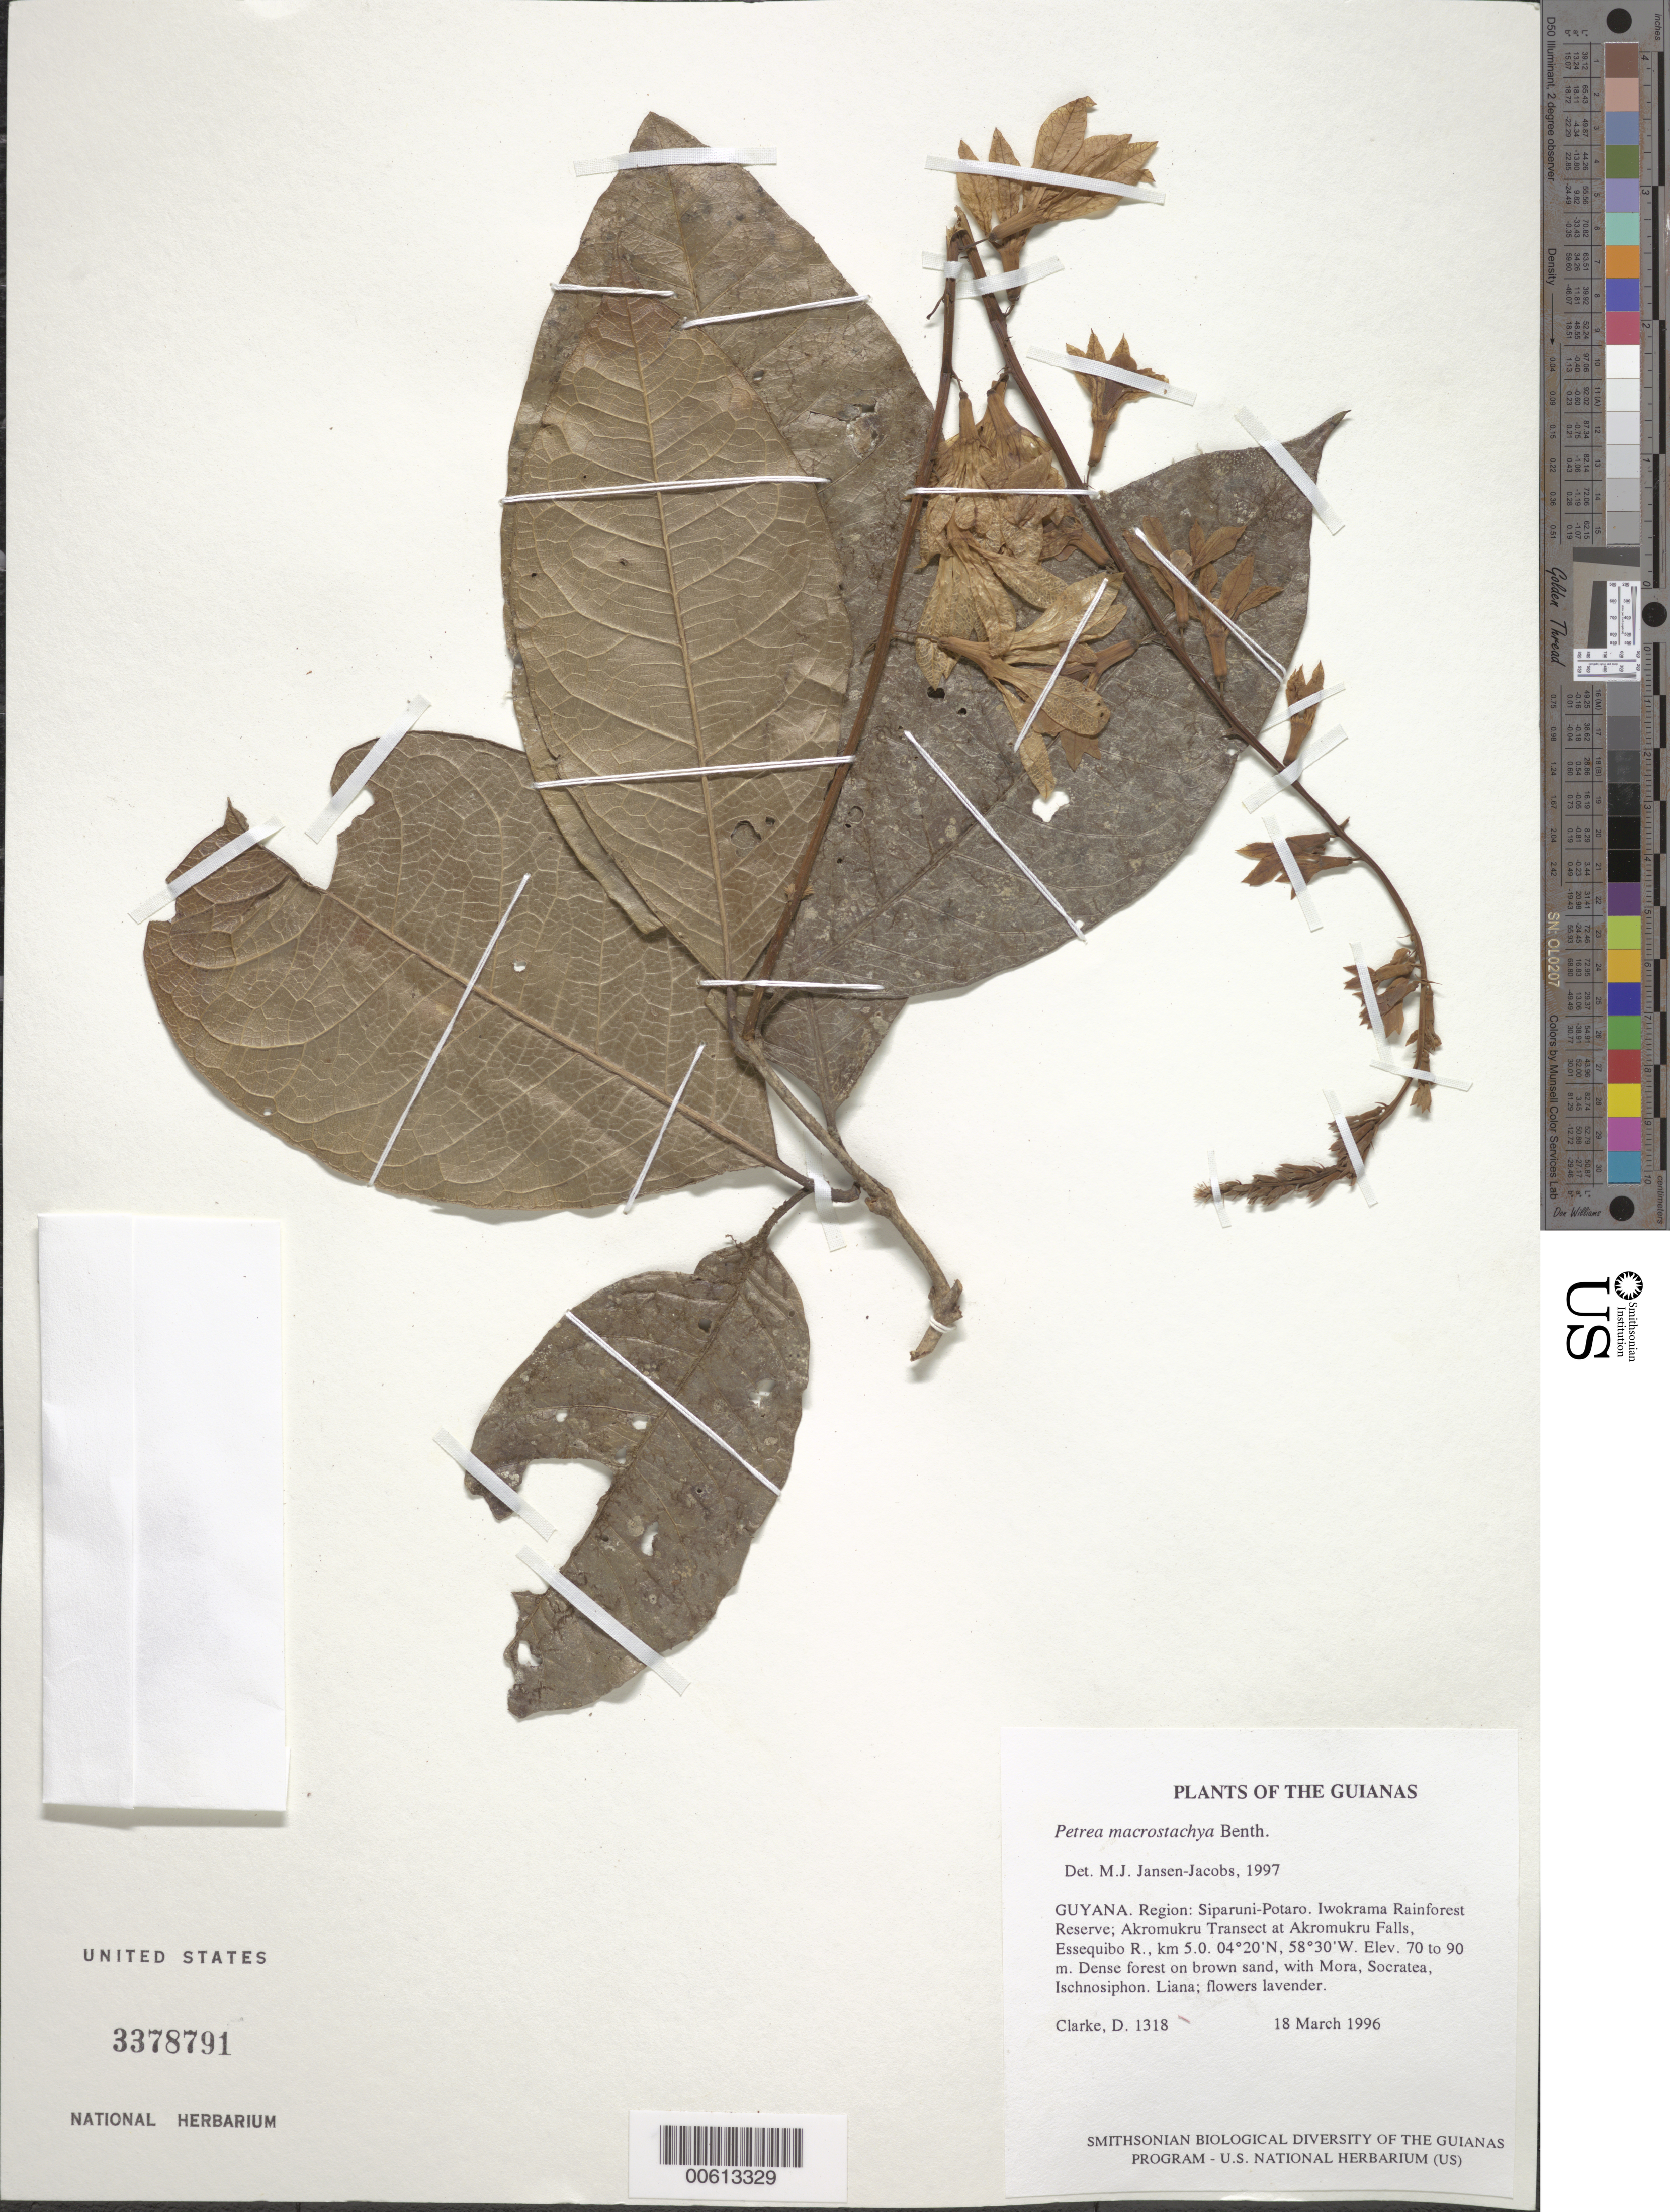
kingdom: Plantae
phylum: Tracheophyta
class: Magnoliopsida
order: Lamiales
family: Verbenaceae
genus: Petrea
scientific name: Petrea macrostachya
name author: Benth.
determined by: Jansen-Jacobs, M. J., (U), Nationaal Herbarium Nederland, Utrecht University branch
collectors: H. D. Clarke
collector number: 1318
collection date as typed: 18 March 1996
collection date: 1996-03-18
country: Guyana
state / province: Potaro-Siparuni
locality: Iwokrama Rainforest Reserve; Akromukru Transect at Akromukru Falls, Essequibo R., km 5.0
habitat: Dense forest on brown sand, with Mora, Socratea, Ischnosiphon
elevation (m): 70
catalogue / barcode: US 3378791